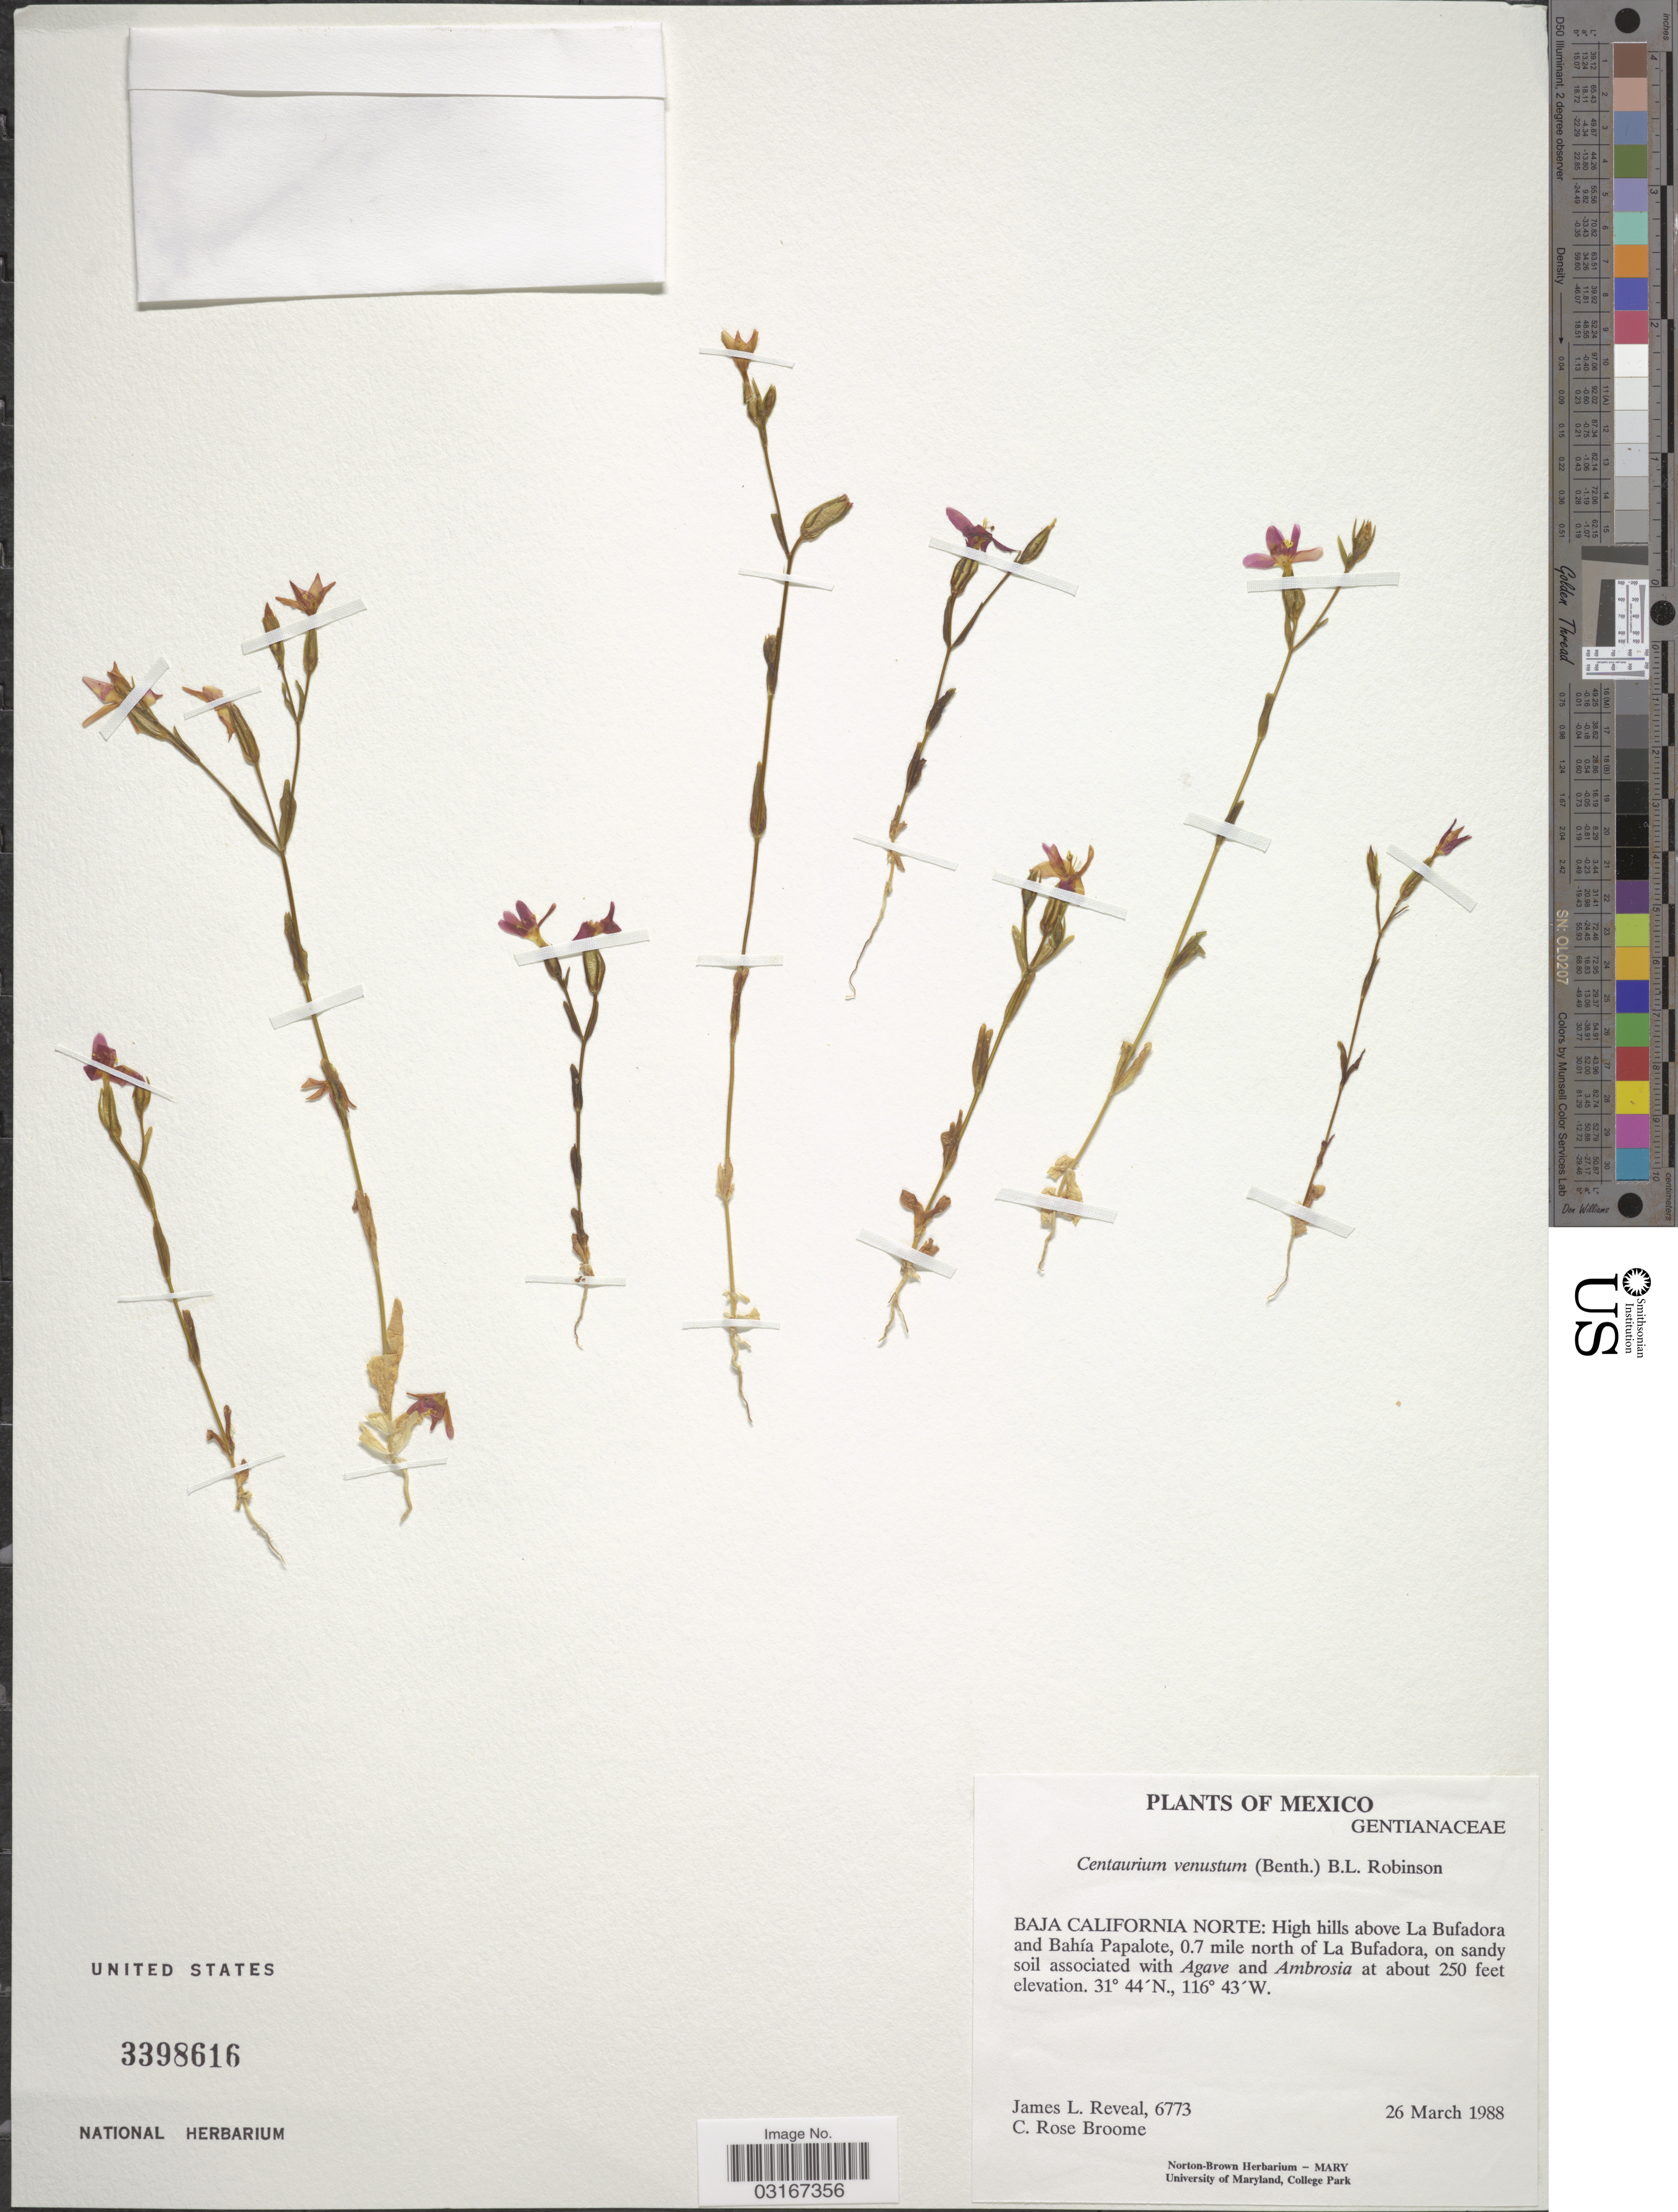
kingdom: Plantae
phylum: Tracheophyta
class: Magnoliopsida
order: Gentianales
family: Gentianaceae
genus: Centaurium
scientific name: Centaurium venustum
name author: (A. Gray) B.L. Rob.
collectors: J. L. Reveal & C. R. Broome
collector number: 6773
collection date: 1988-03-26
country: Mexico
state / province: Baja California Norte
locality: High hills above La Bufadora and Bahía Papalote, 0.7 mile north of La Bufadora.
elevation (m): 76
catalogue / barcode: US 3398616